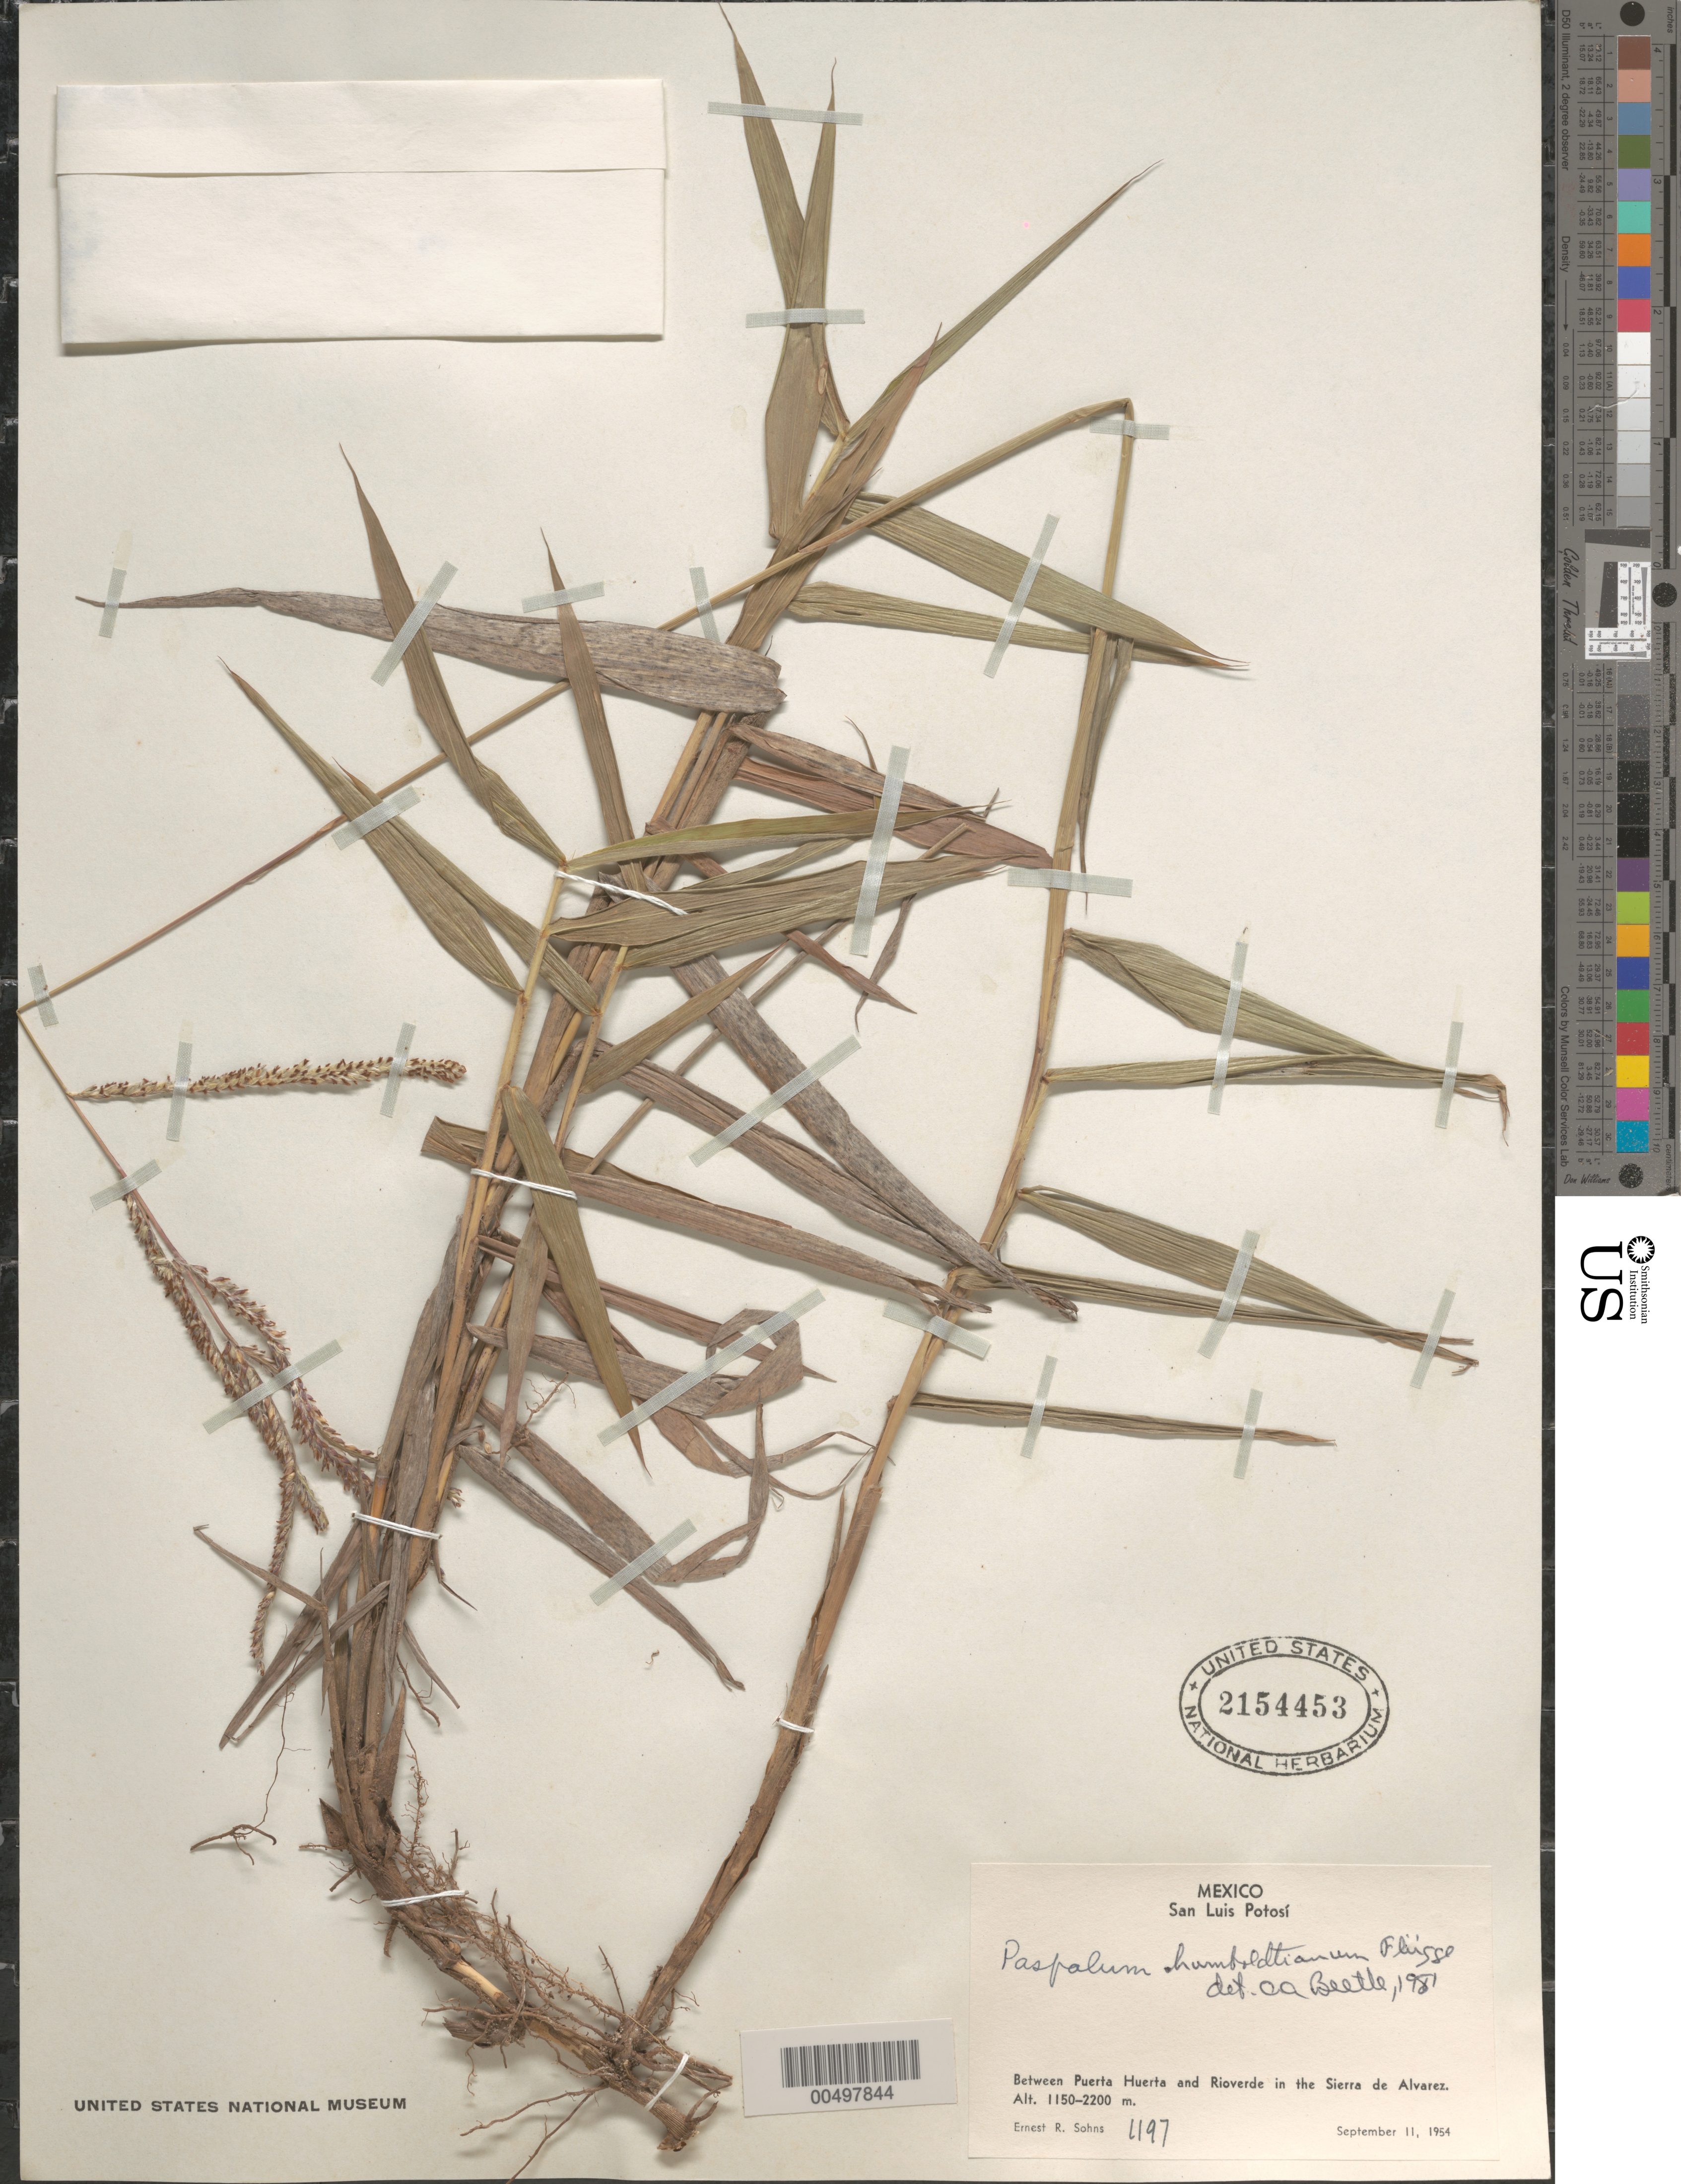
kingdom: Plantae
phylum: Tracheophyta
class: Liliopsida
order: Poales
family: Poaceae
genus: Paspalum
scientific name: Paspalum humboldtianum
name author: Flüggé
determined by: Beetle, Alan A.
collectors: E. R. Sohns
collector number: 1197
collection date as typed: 11 Sep 1954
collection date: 1954-09-11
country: Mexico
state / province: San Luis Potosi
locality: Between Puerta Huerta & Rioverde in the Sierra de Alvarez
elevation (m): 1150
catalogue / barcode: US 2154453